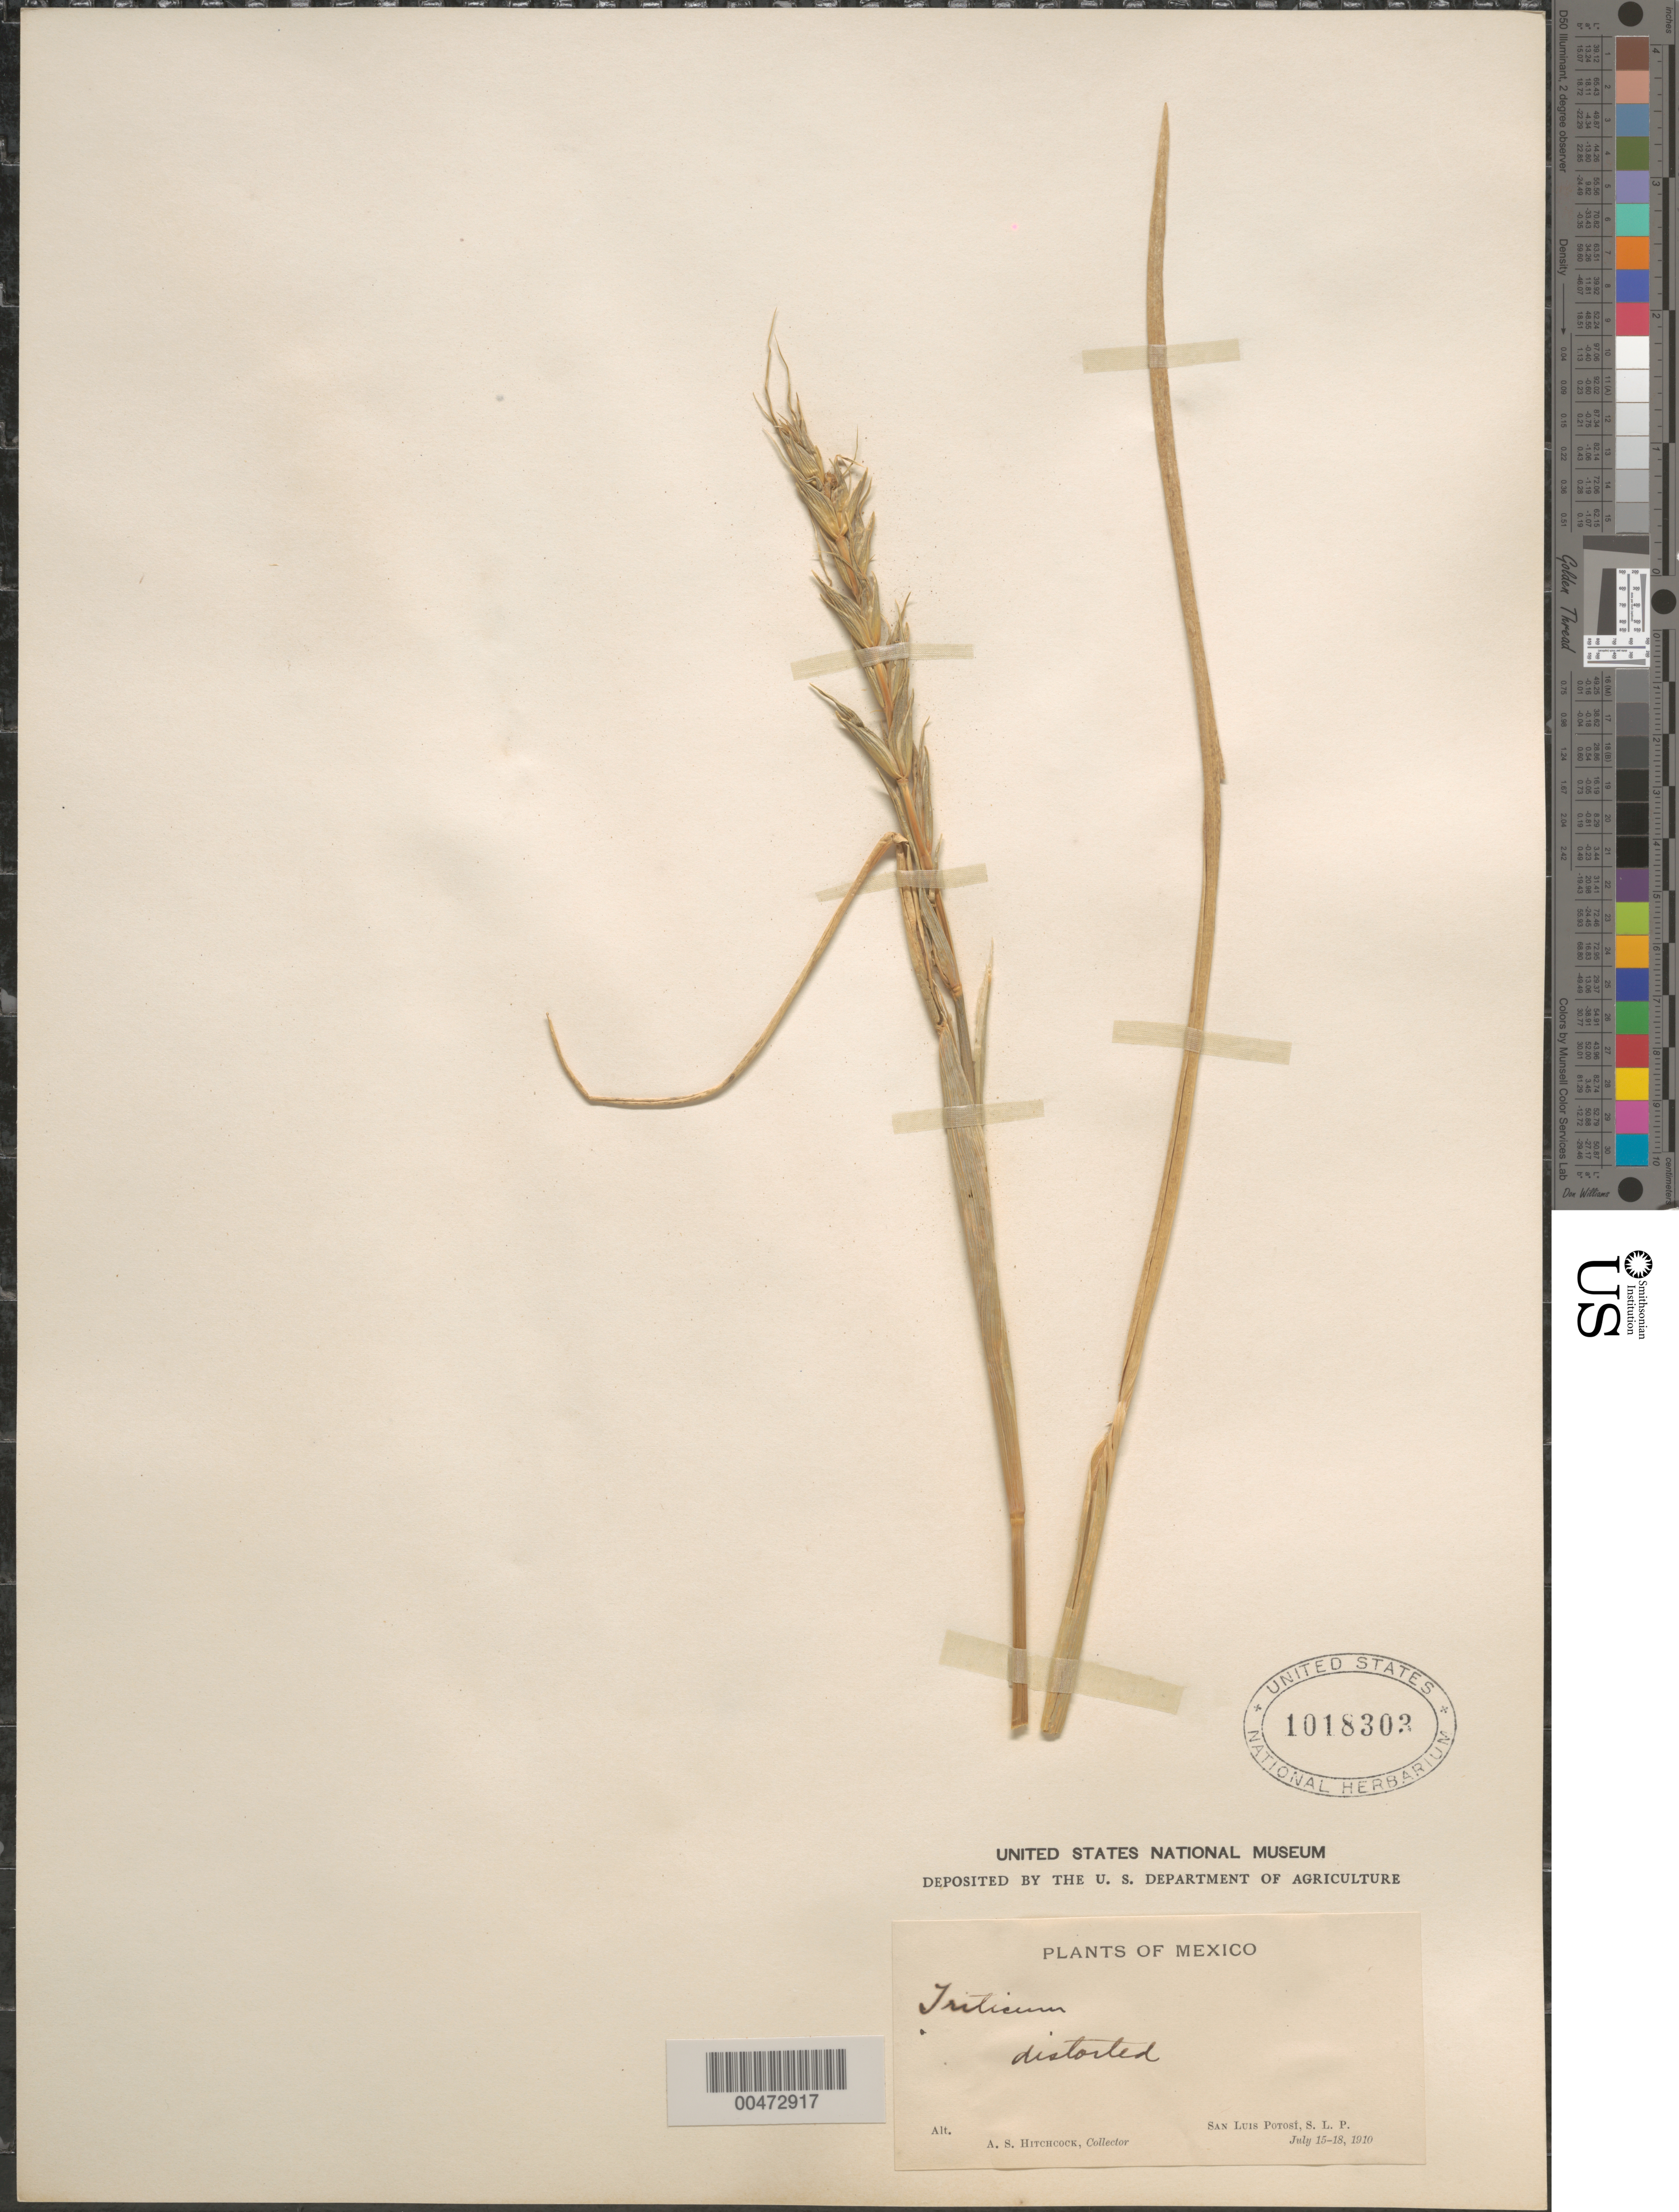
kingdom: Plantae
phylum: Tracheophyta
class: Liliopsida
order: Poales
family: Poaceae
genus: Triticum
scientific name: Triticum aestivum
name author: L.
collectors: A. S. Hitchcock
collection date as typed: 15 Jul 1910 to 18 Jul 1910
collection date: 1910-07-15/1910-07-18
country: Mexico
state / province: San Luis Potosi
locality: San Luis Potos¡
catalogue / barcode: US 1018303